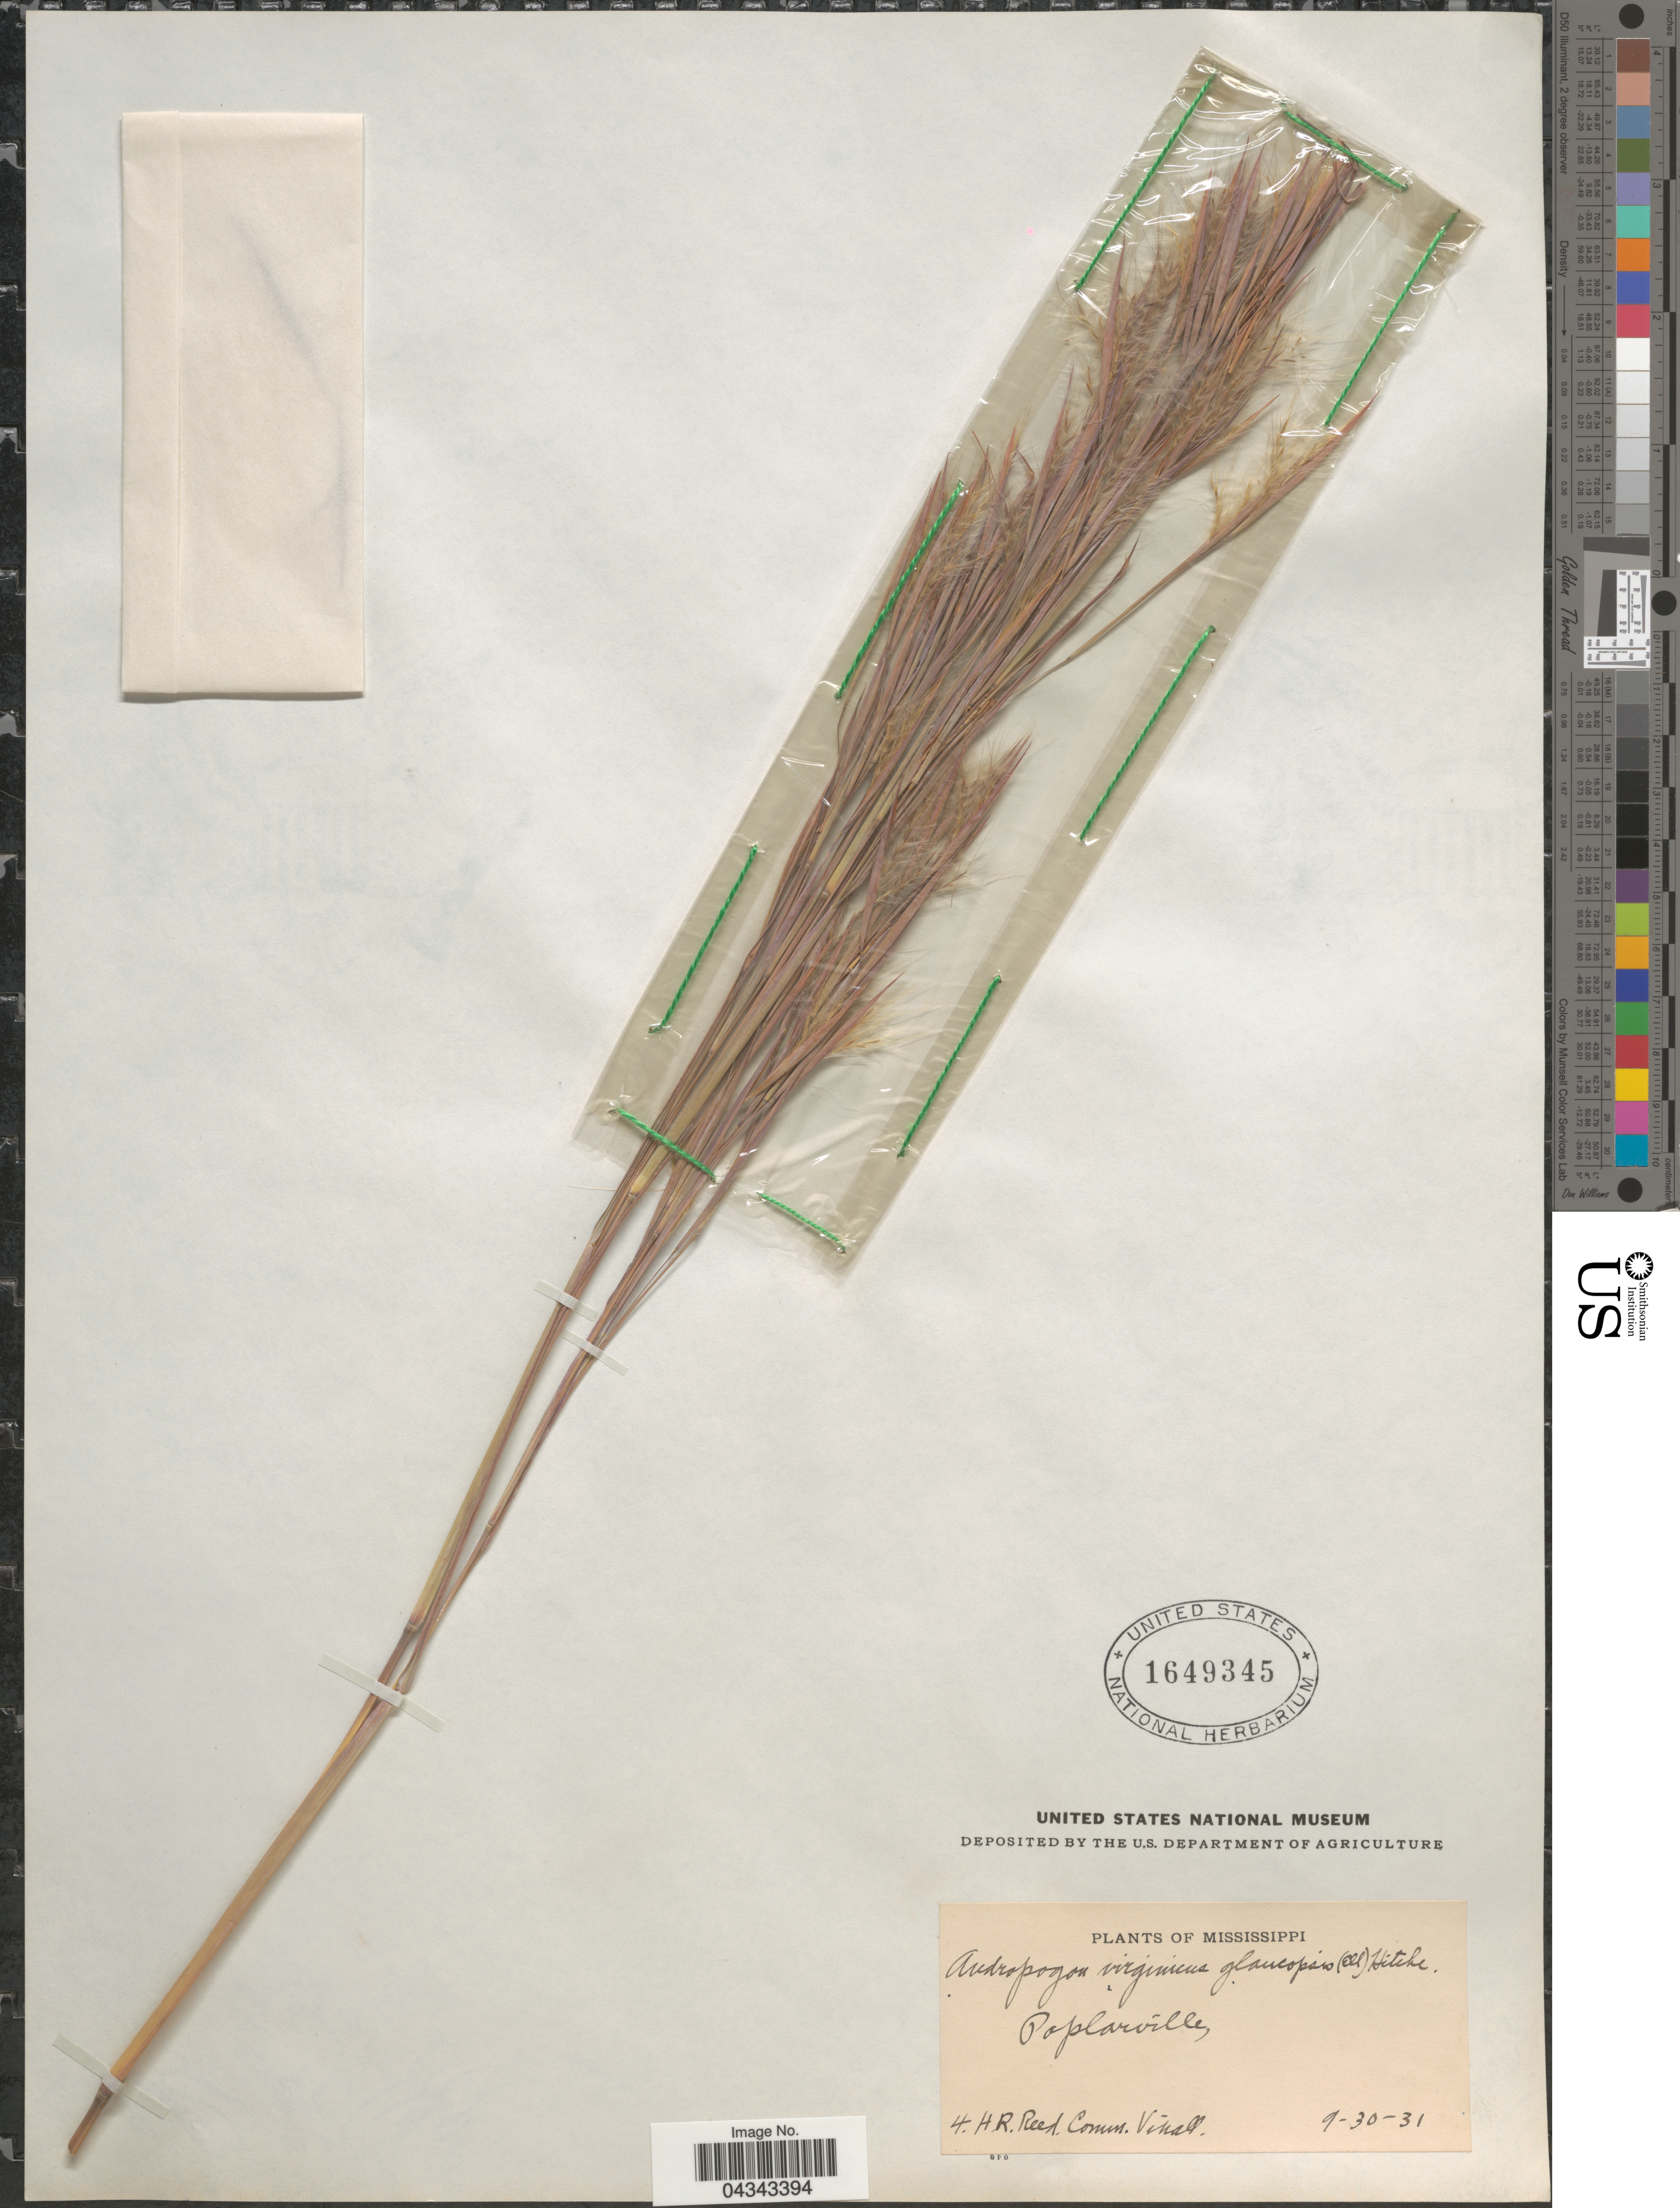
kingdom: Plantae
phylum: Tracheophyta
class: Liliopsida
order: Poales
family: Poaceae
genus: Andropogon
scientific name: Andropogon glomeratus var. glaucopsis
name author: C. Mohr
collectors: H. Reed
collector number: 4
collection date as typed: Transcribed d/m/y: 30/9/31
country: United States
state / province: Mississippi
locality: Poplarville.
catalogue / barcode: US 1649345